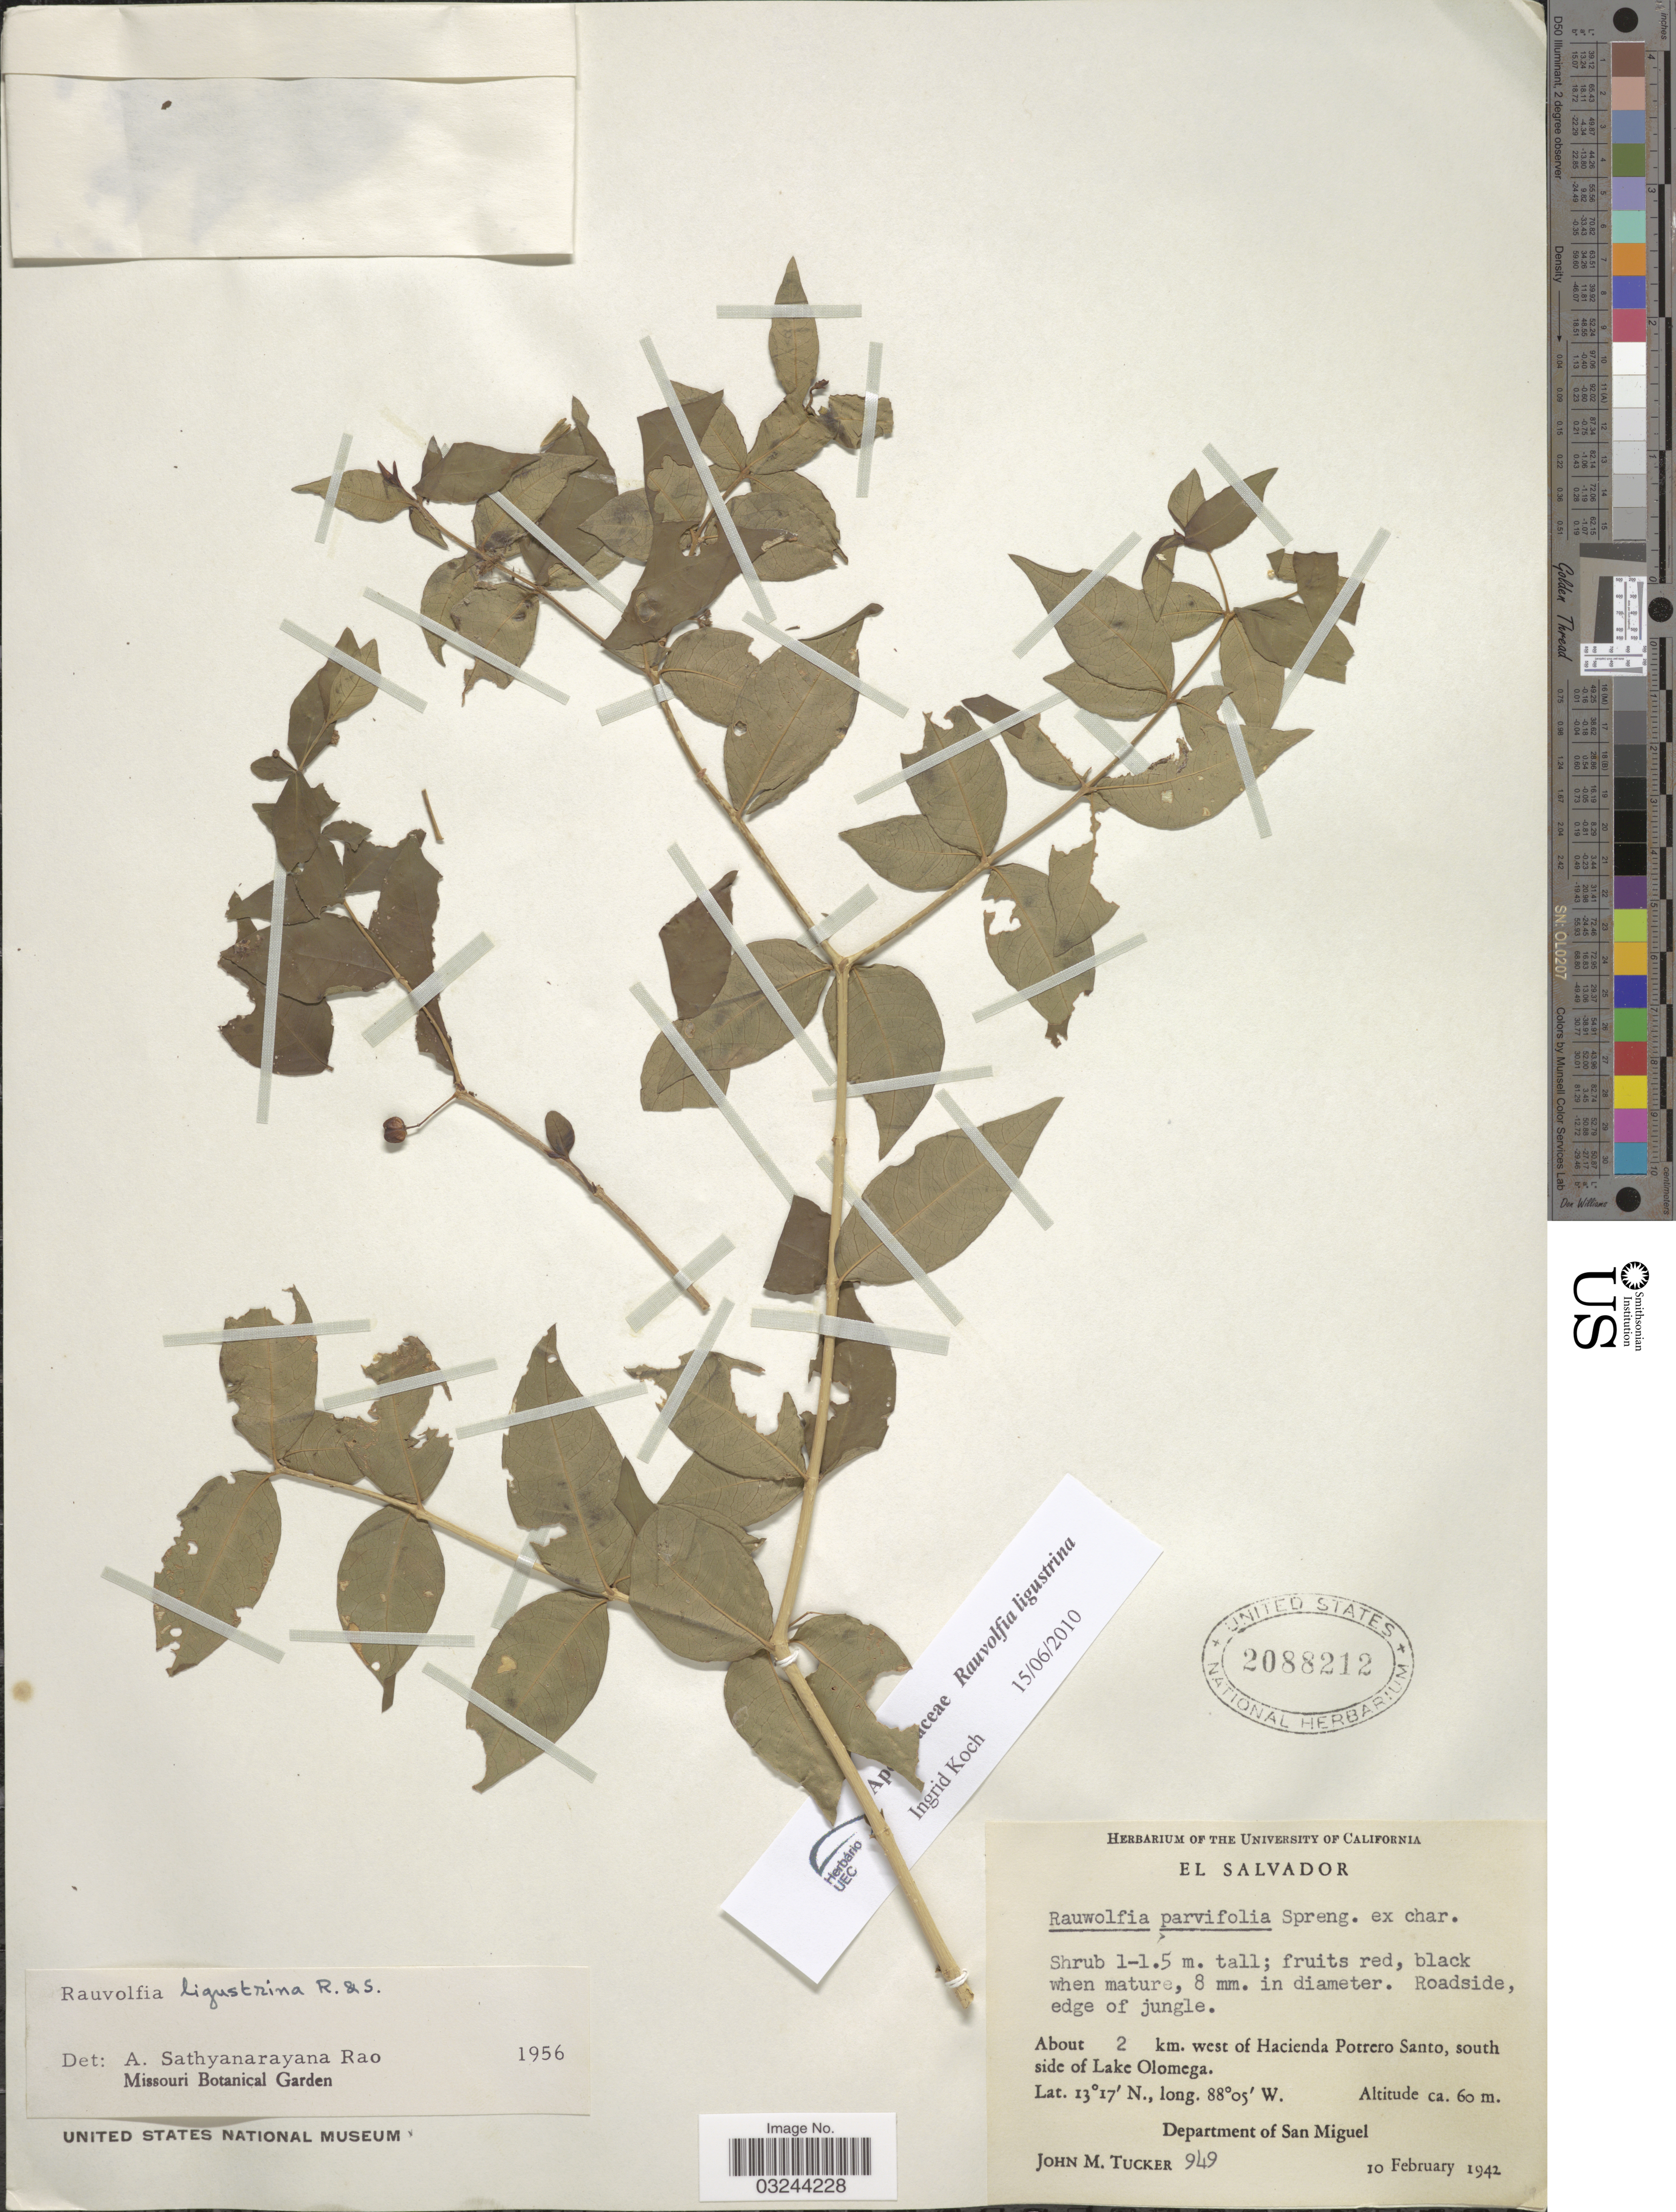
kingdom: Plantae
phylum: Tracheophyta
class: Magnoliopsida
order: Gentianales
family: Apocynaceae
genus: Rauvolfia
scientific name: Rauvolfia ligustrina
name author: Willd. ex Roem. & Schult.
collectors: J. M. Tucker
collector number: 949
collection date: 1942-02-10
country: El Salvador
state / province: San Miguel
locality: About 2 km. west of Hacienda Potrero Santo, south side of Lake Olomega. Department of San Miguel.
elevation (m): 60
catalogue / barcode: US 2088212